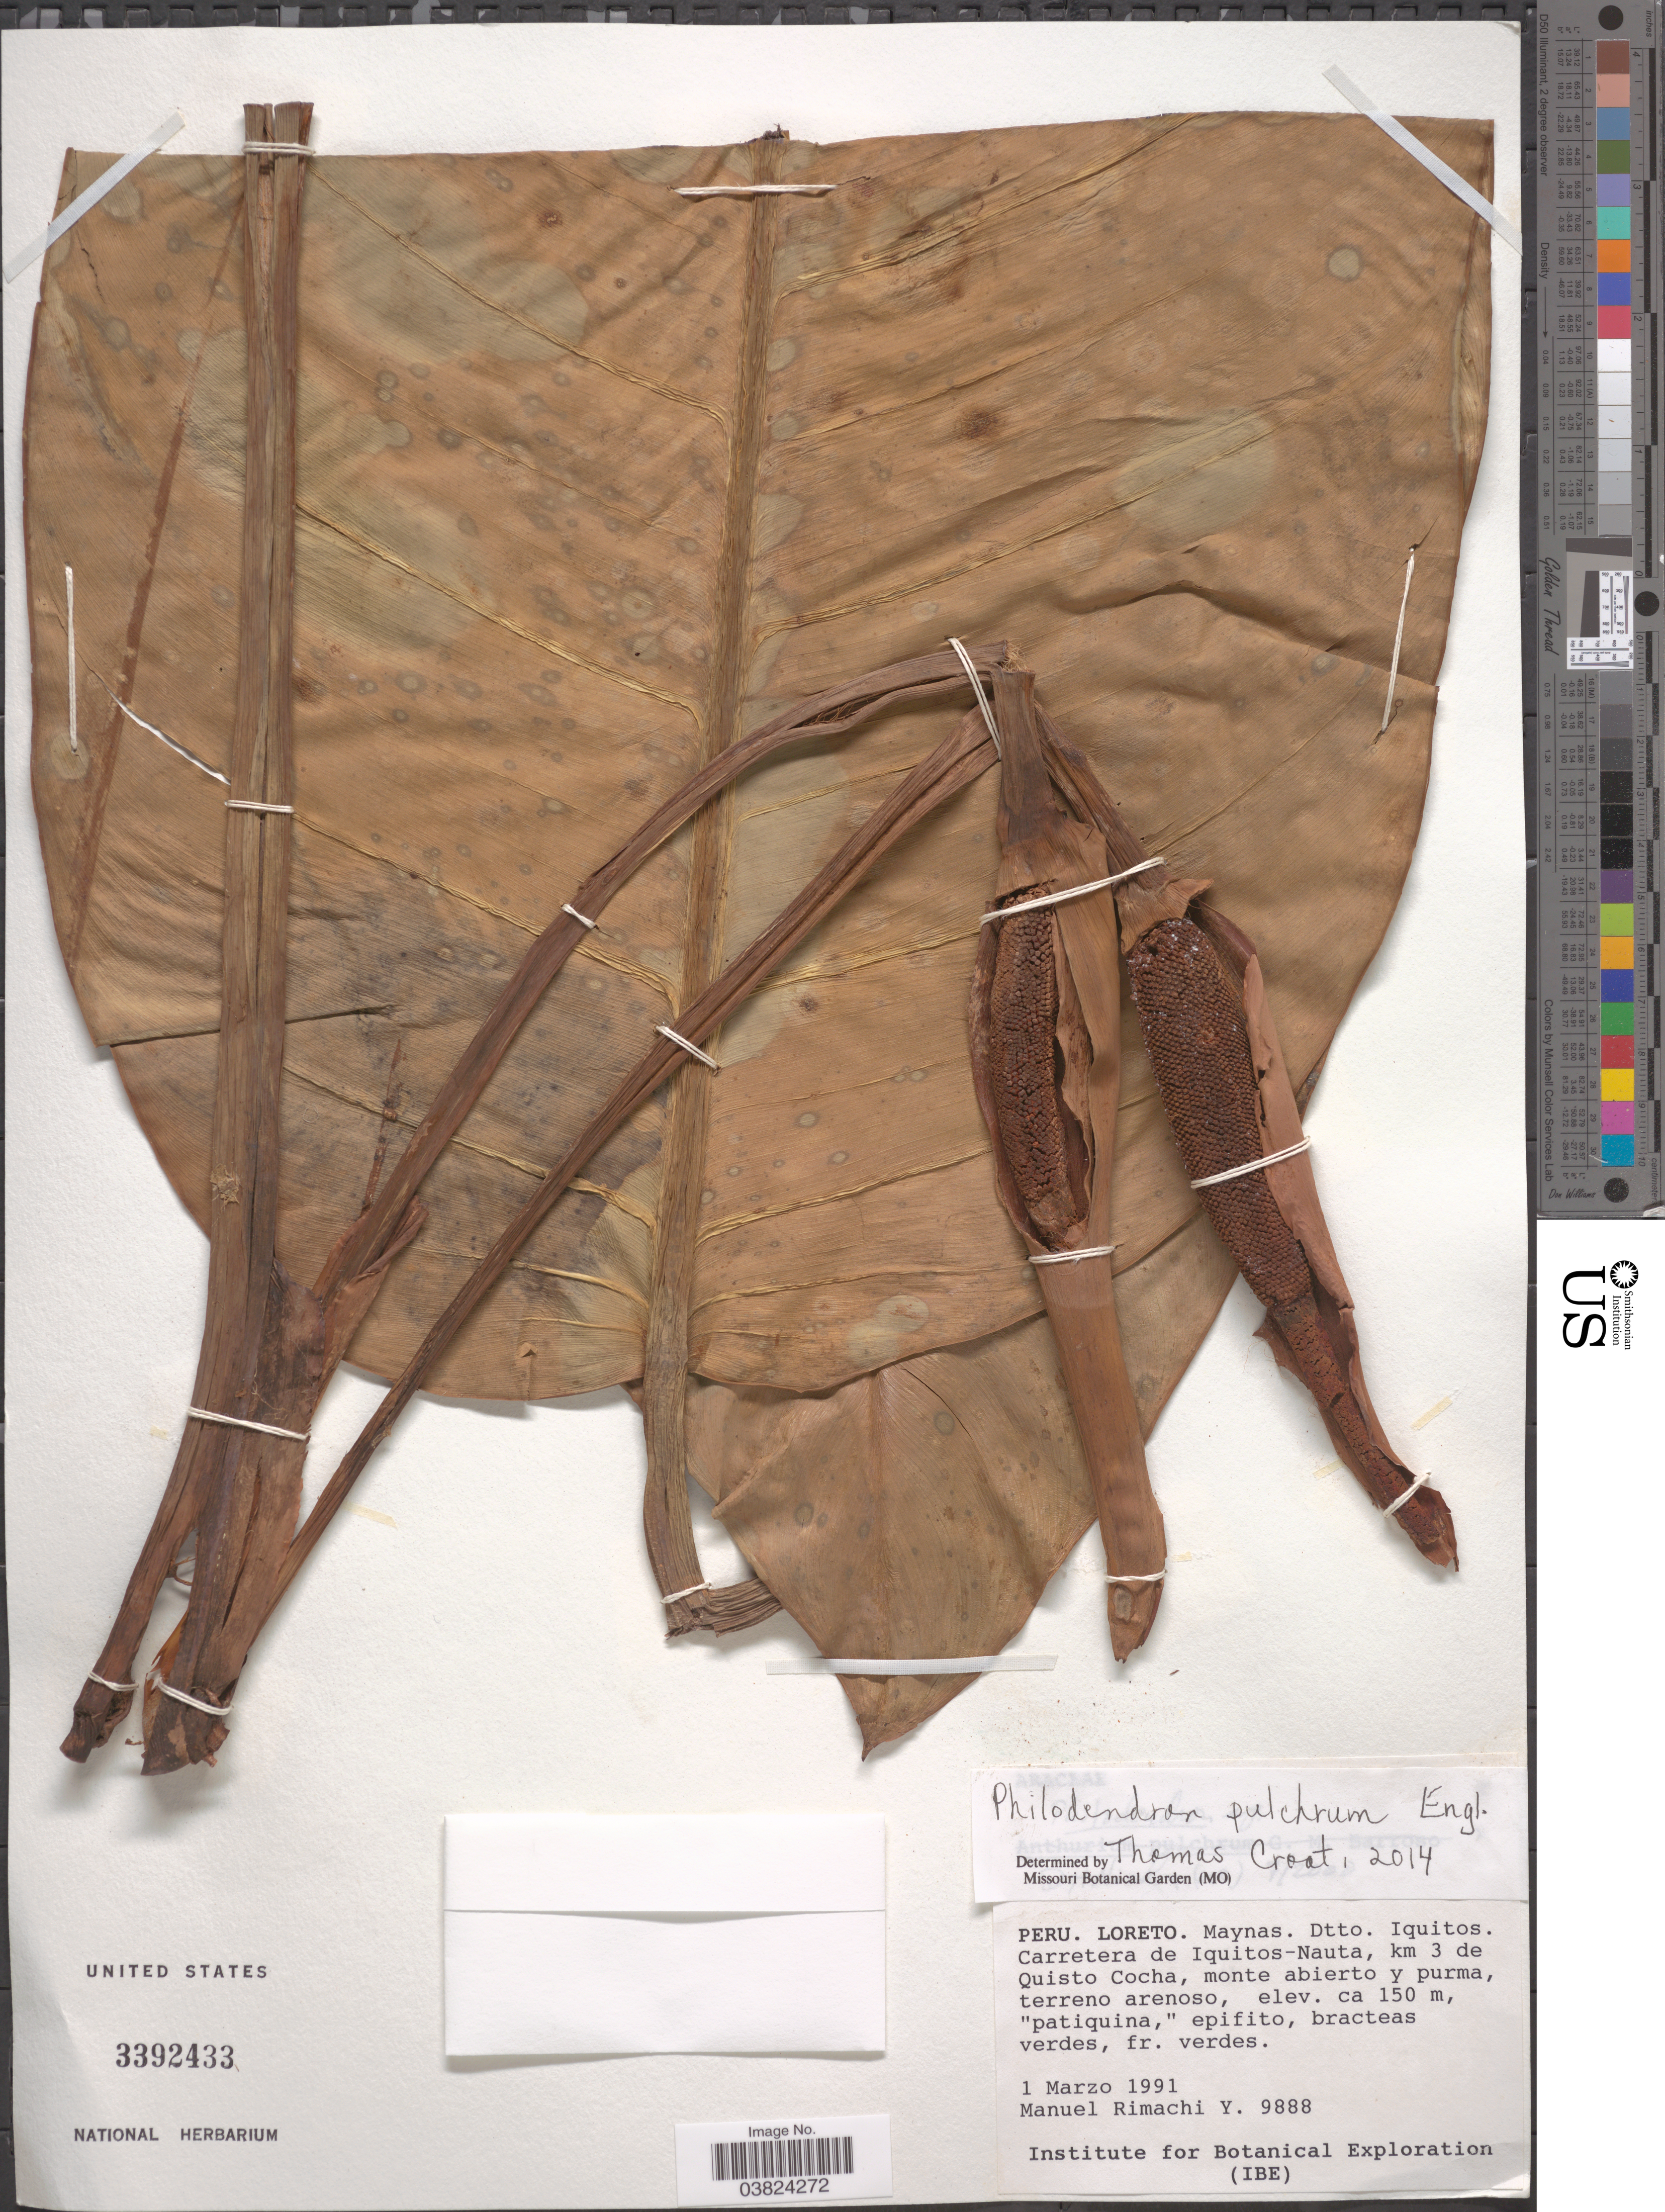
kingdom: Plantae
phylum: Tracheophyta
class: Liliopsida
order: Alismatales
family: Araceae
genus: Philodendron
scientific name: Philodendron pulchrum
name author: G.M. Barroso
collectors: M. Rimachi Y.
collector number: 9888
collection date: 1991-03-01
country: Peru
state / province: Loreto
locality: Maynas. Dtto. Iquitos. Carretera de Iquitos-Nauta, km 3 de Quisto Cocha, monte abierto y purma, terreno arenoso.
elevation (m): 150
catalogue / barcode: US 3392433